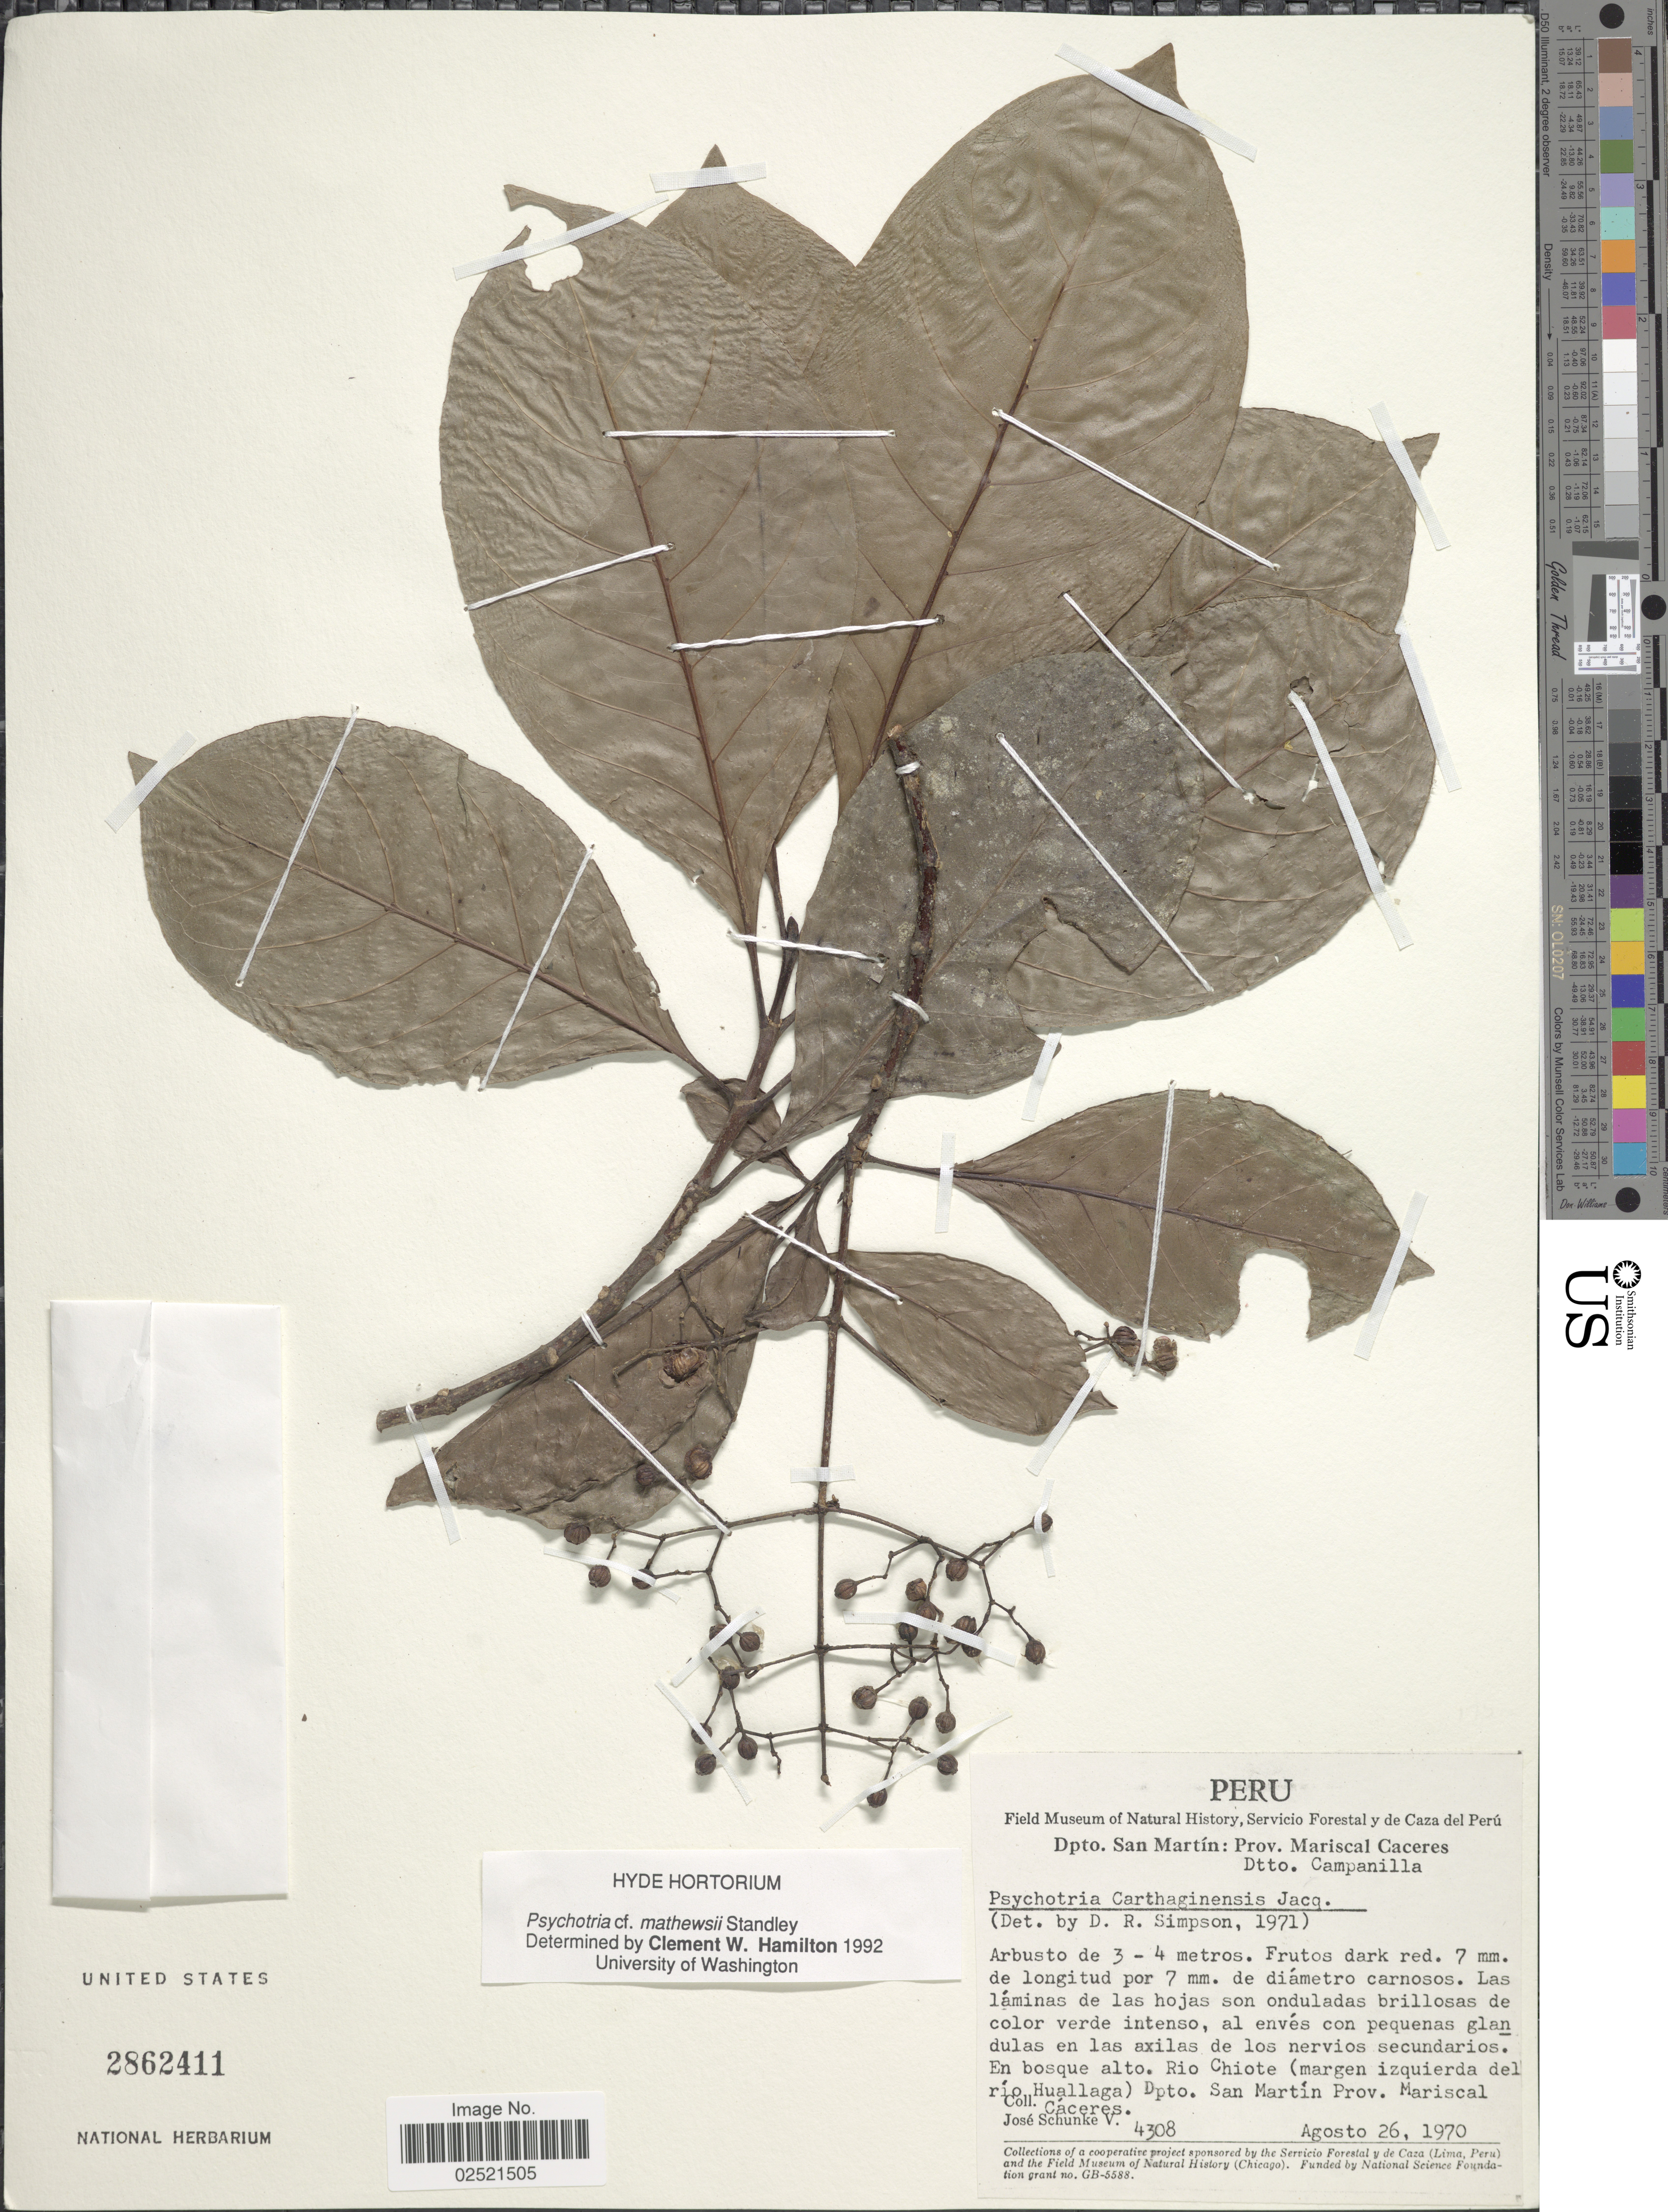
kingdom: Plantae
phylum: Tracheophyta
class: Magnoliopsida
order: Gentianales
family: Rubiaceae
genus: Psychotria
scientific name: Psychotria mathewsii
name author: Standl.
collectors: J. Schunke Vigo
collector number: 4308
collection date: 1970-08-26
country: Peru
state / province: San Martín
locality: Prov. Mariscal Caceres, Dtto. Campanilla, en bosque alto, Rio Chiote (margen izquierda del rio Huallaga).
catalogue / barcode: US 2862411